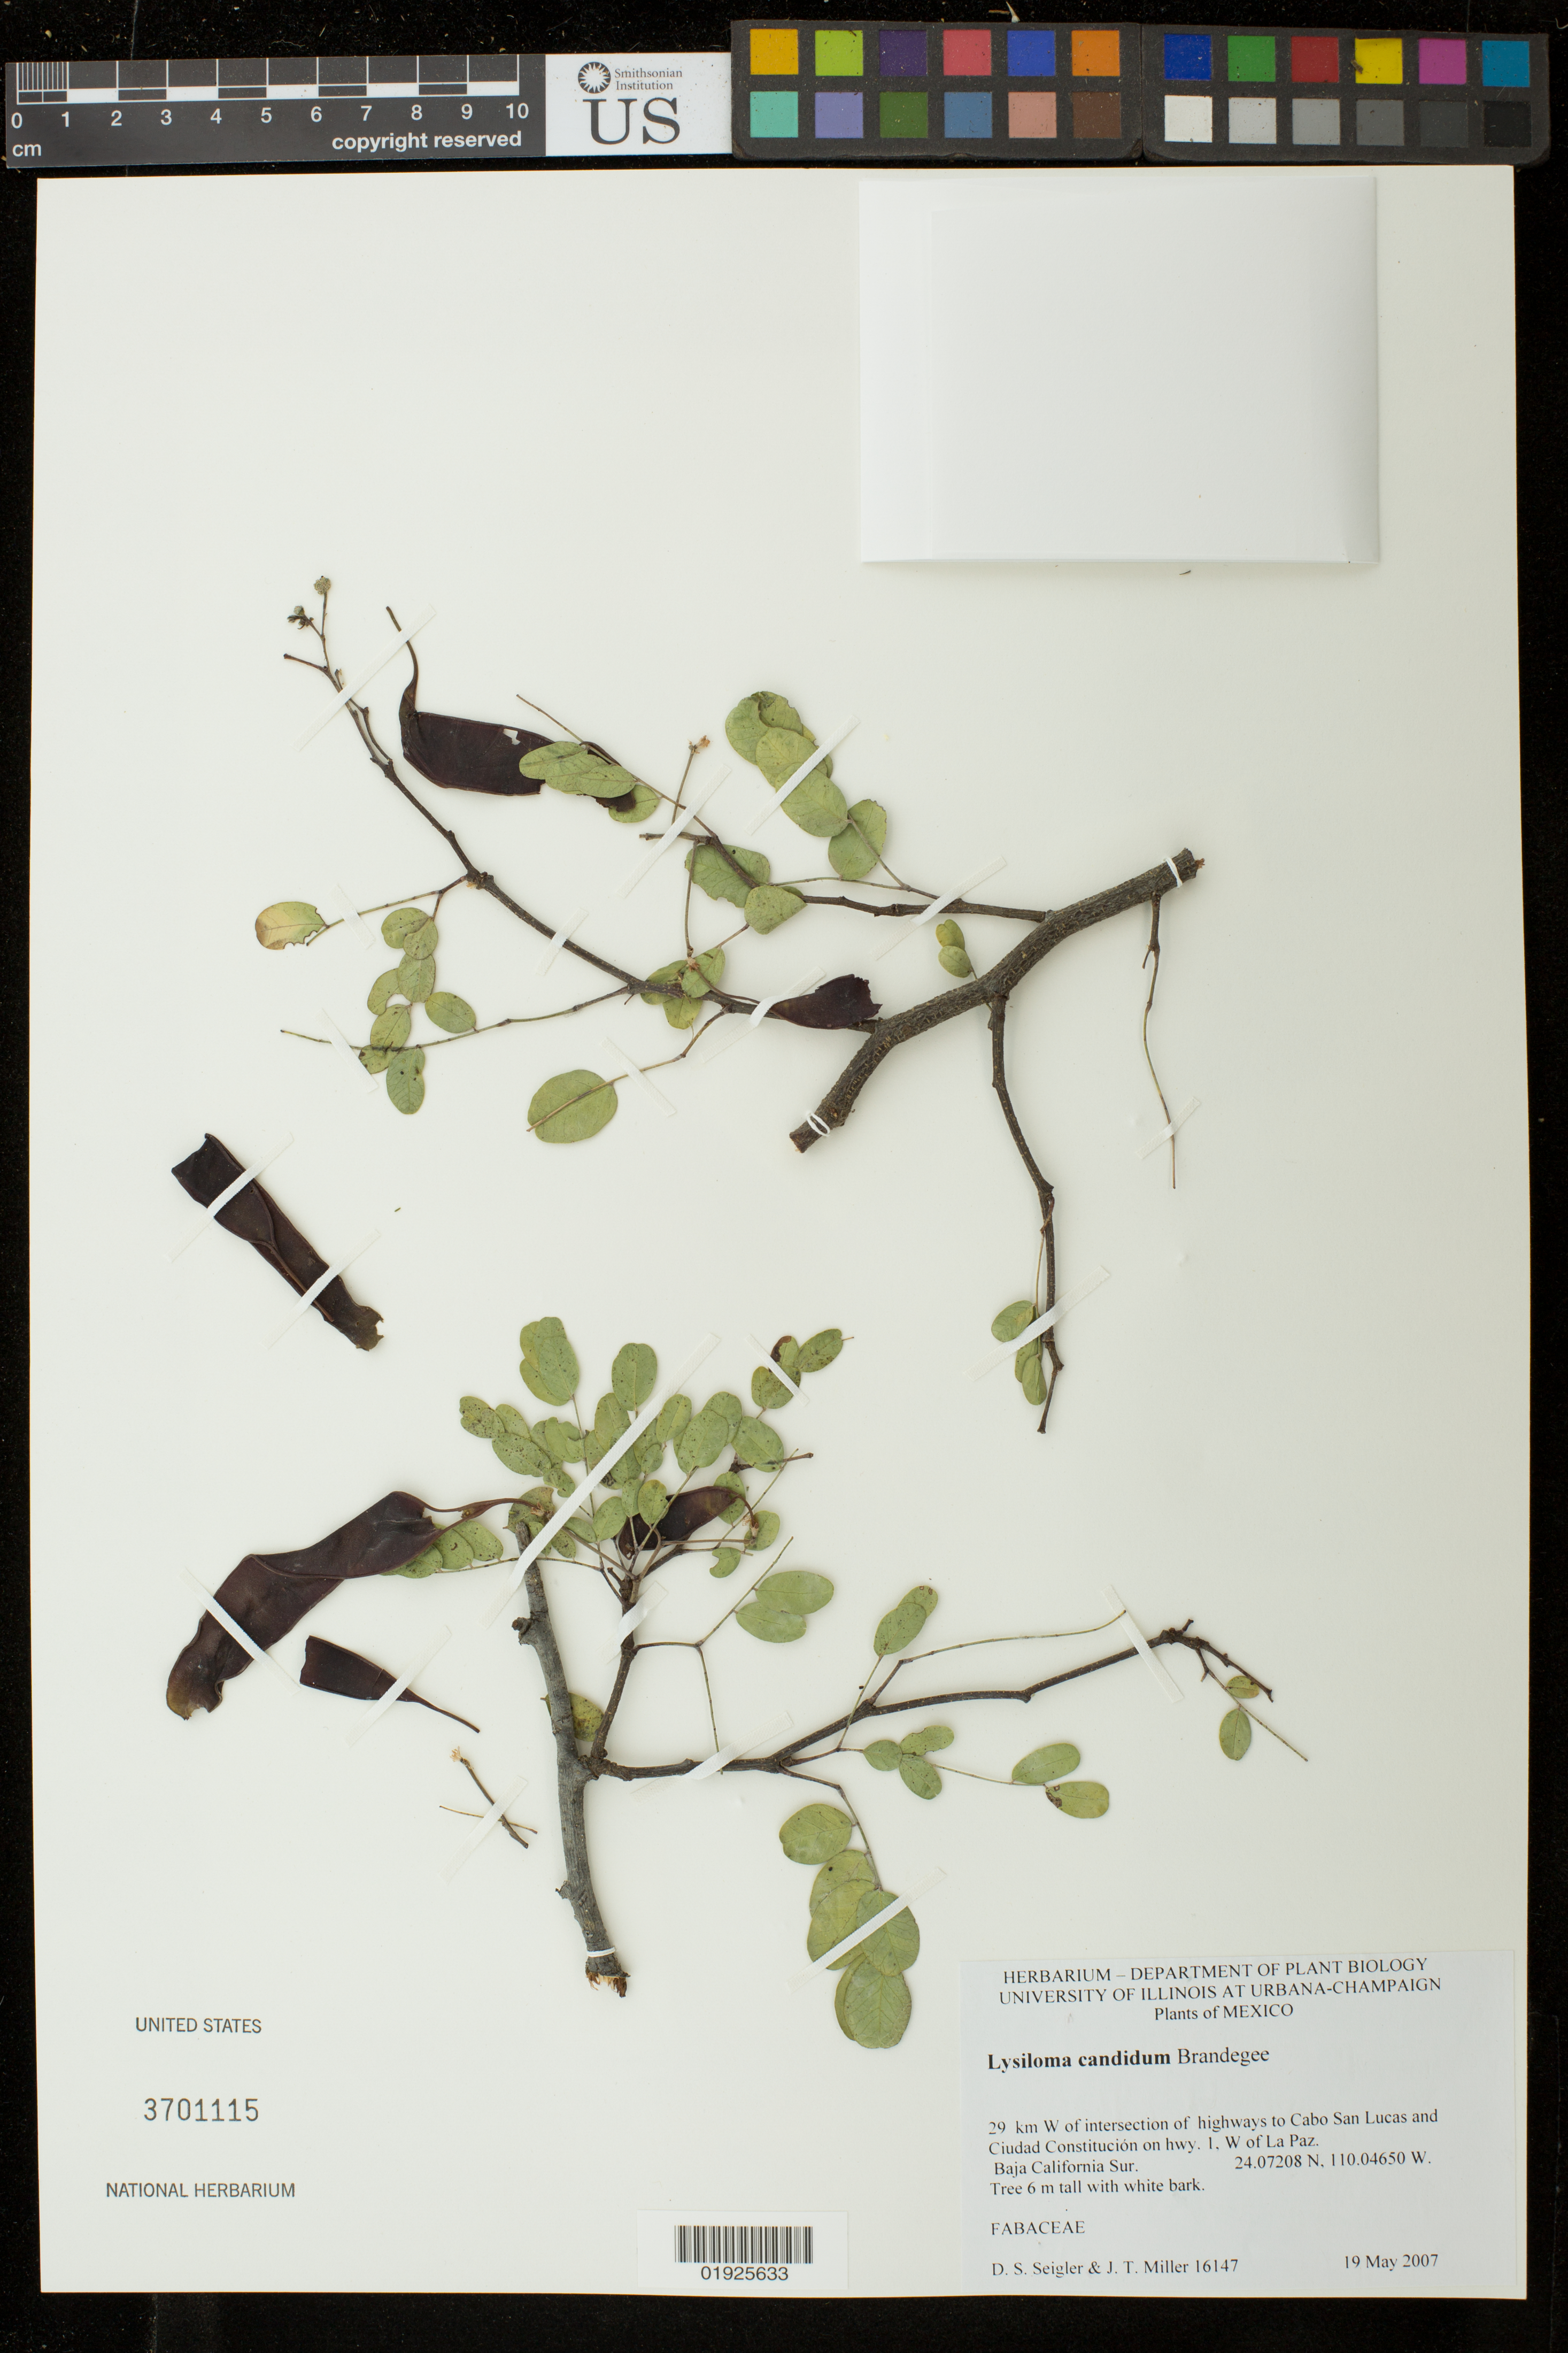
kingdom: Plantae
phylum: Tracheophyta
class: Magnoliopsida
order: Fabales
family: Fabaceae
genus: Lysiloma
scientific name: Lysiloma candidum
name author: Brandegee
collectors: D. S. Seigler & J. T. Miller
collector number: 16147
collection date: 2007-05-19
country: Mexico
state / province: Baja California Sur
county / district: La Paz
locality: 29 km W of intersection of highways to Cabo San Lucas and Ciudad Constitucion on hwy 1, W of La Paz.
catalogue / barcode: US 3701115